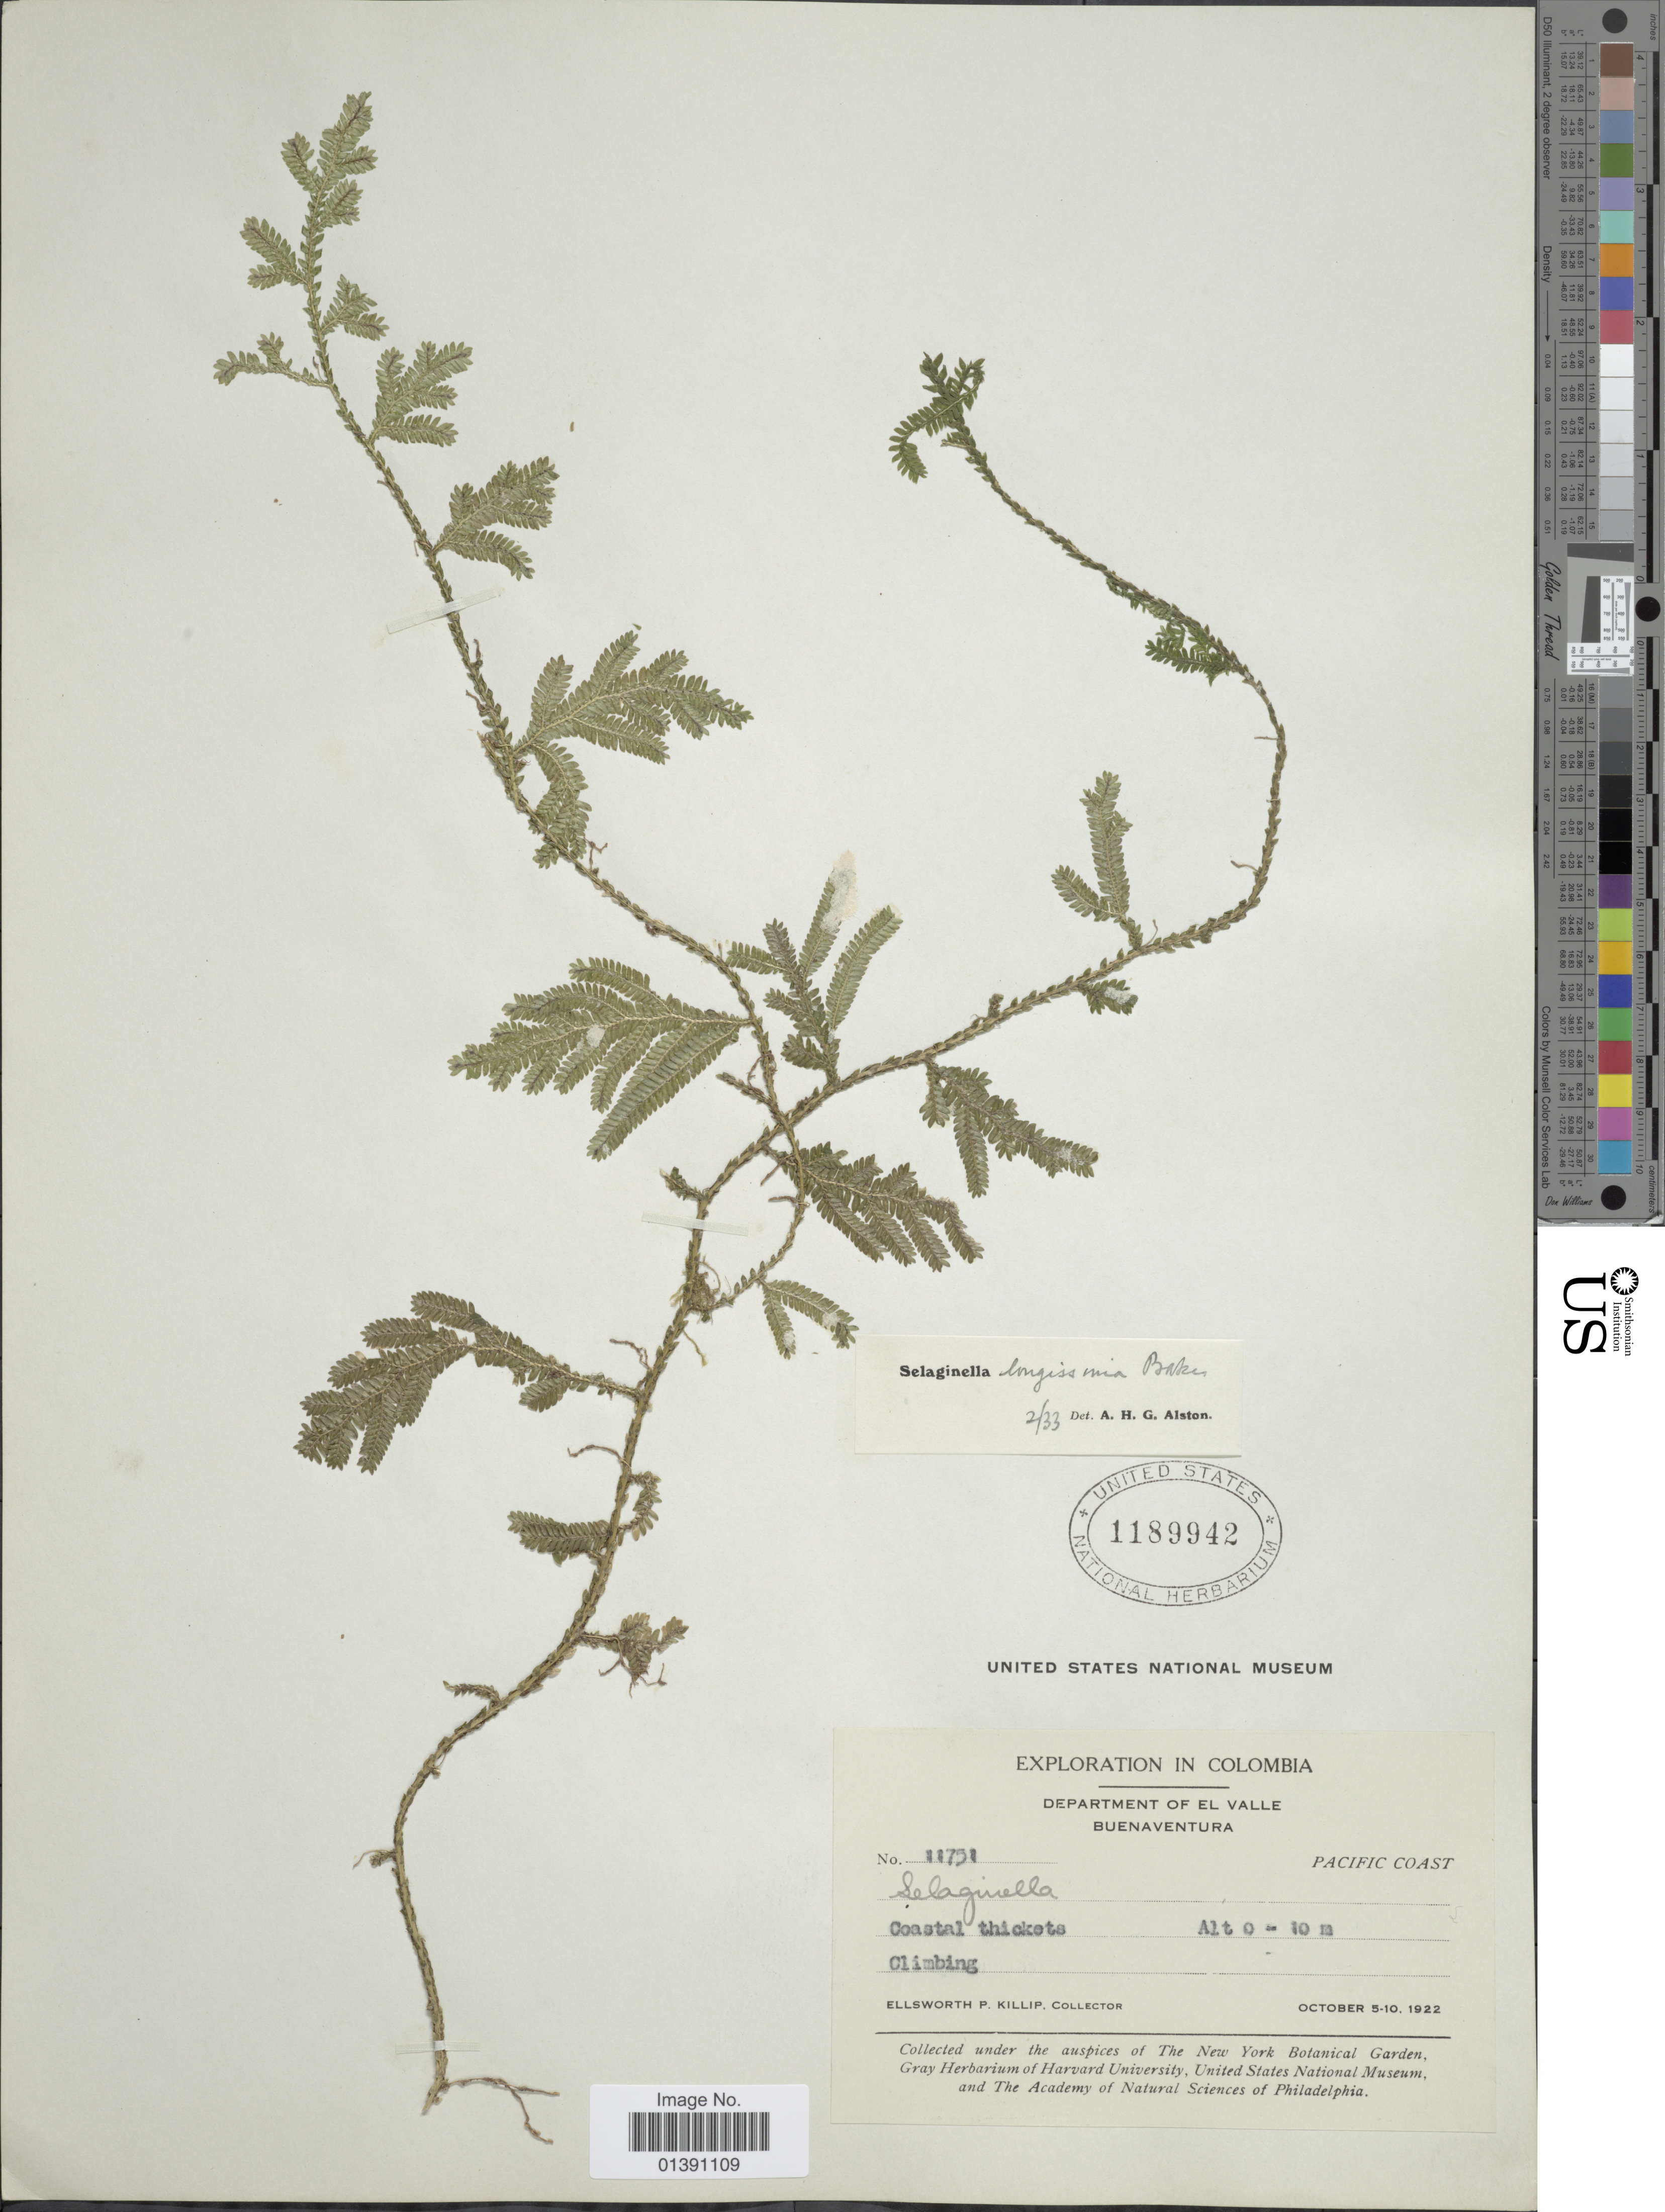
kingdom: Plantae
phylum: Tracheophyta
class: Lycopodiopsida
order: Selaginellales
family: Selaginellaceae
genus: Selaginella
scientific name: Selaginella longissima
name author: Baker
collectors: E. P. Killip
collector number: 11751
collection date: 1922-10-05/1922-10-10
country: Colombia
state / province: Valle del Cauca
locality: Department of El Valle Buenaventura, pacific Coast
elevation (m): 0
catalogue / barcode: US 1189942